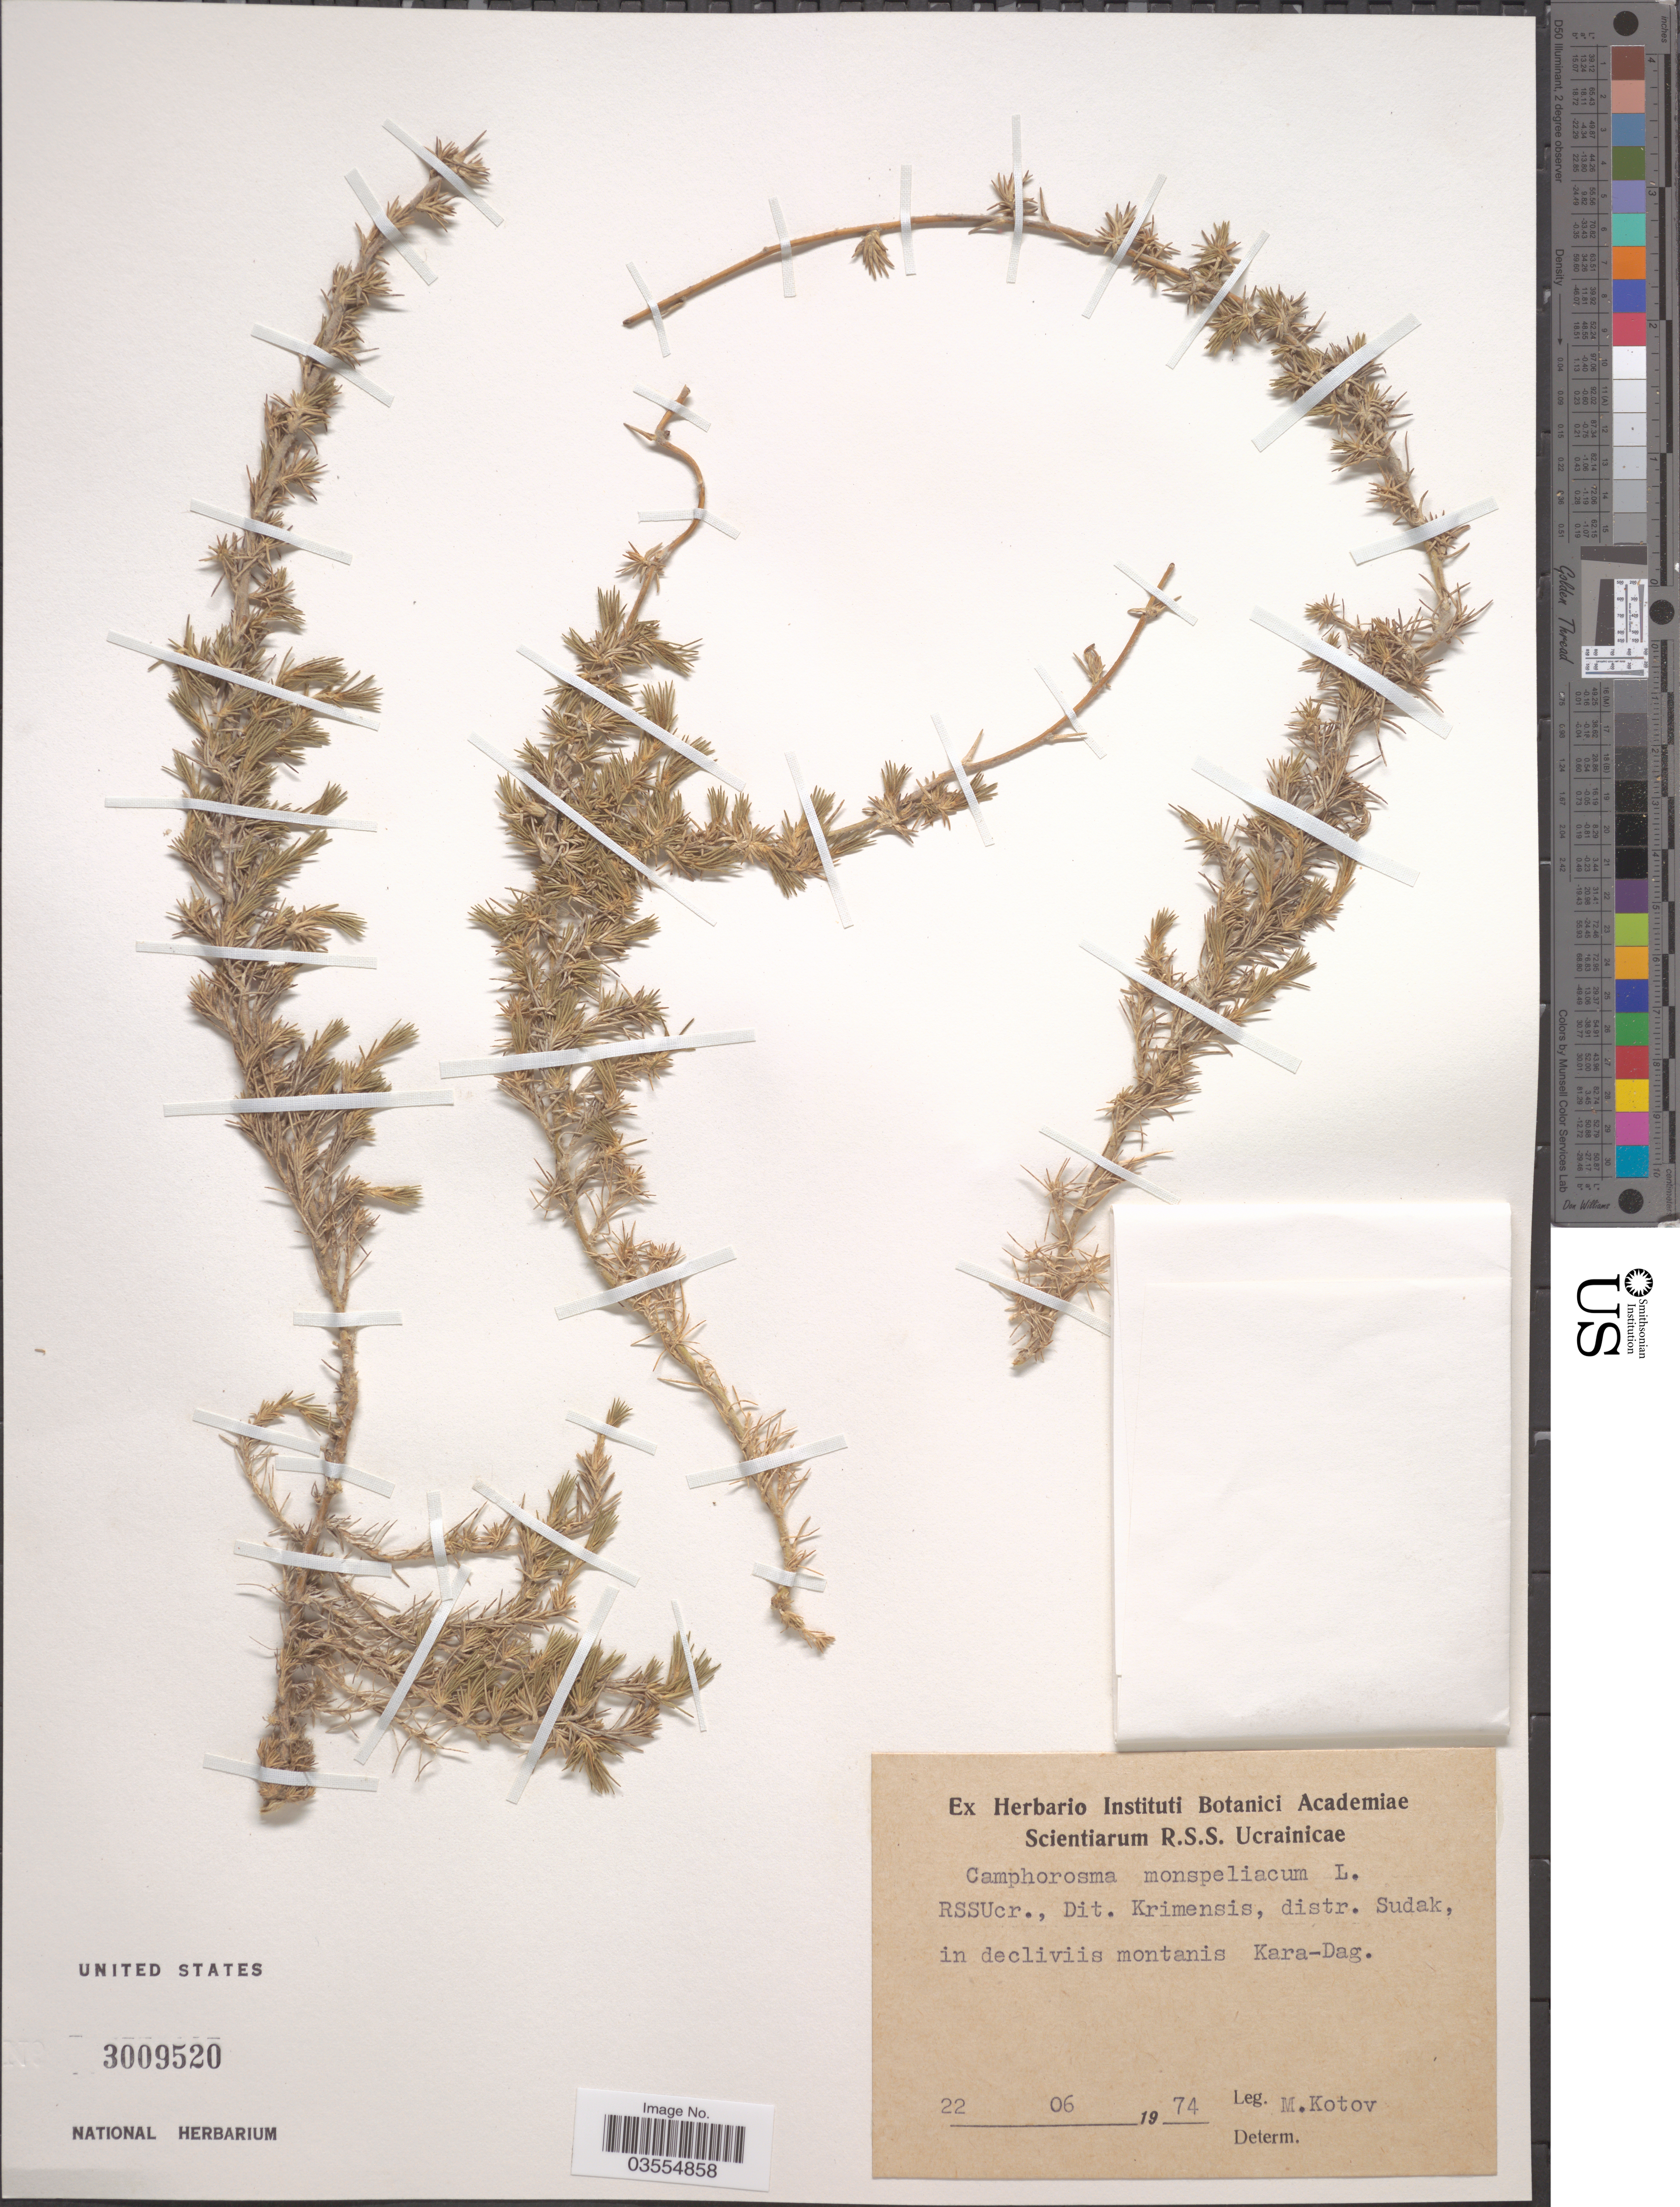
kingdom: Plantae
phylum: Tracheophyta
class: Magnoliopsida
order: Caryophyllales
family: Amaranthaceae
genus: Camphorosma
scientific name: Camphorosma monspeliaca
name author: L.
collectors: M. Kotov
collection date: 1974-06-22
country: Ukraine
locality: RSSUcr., Dit. Krimensis, distr. Sudak, in decliviis montanis Kara-Dag.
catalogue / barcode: US 3009520